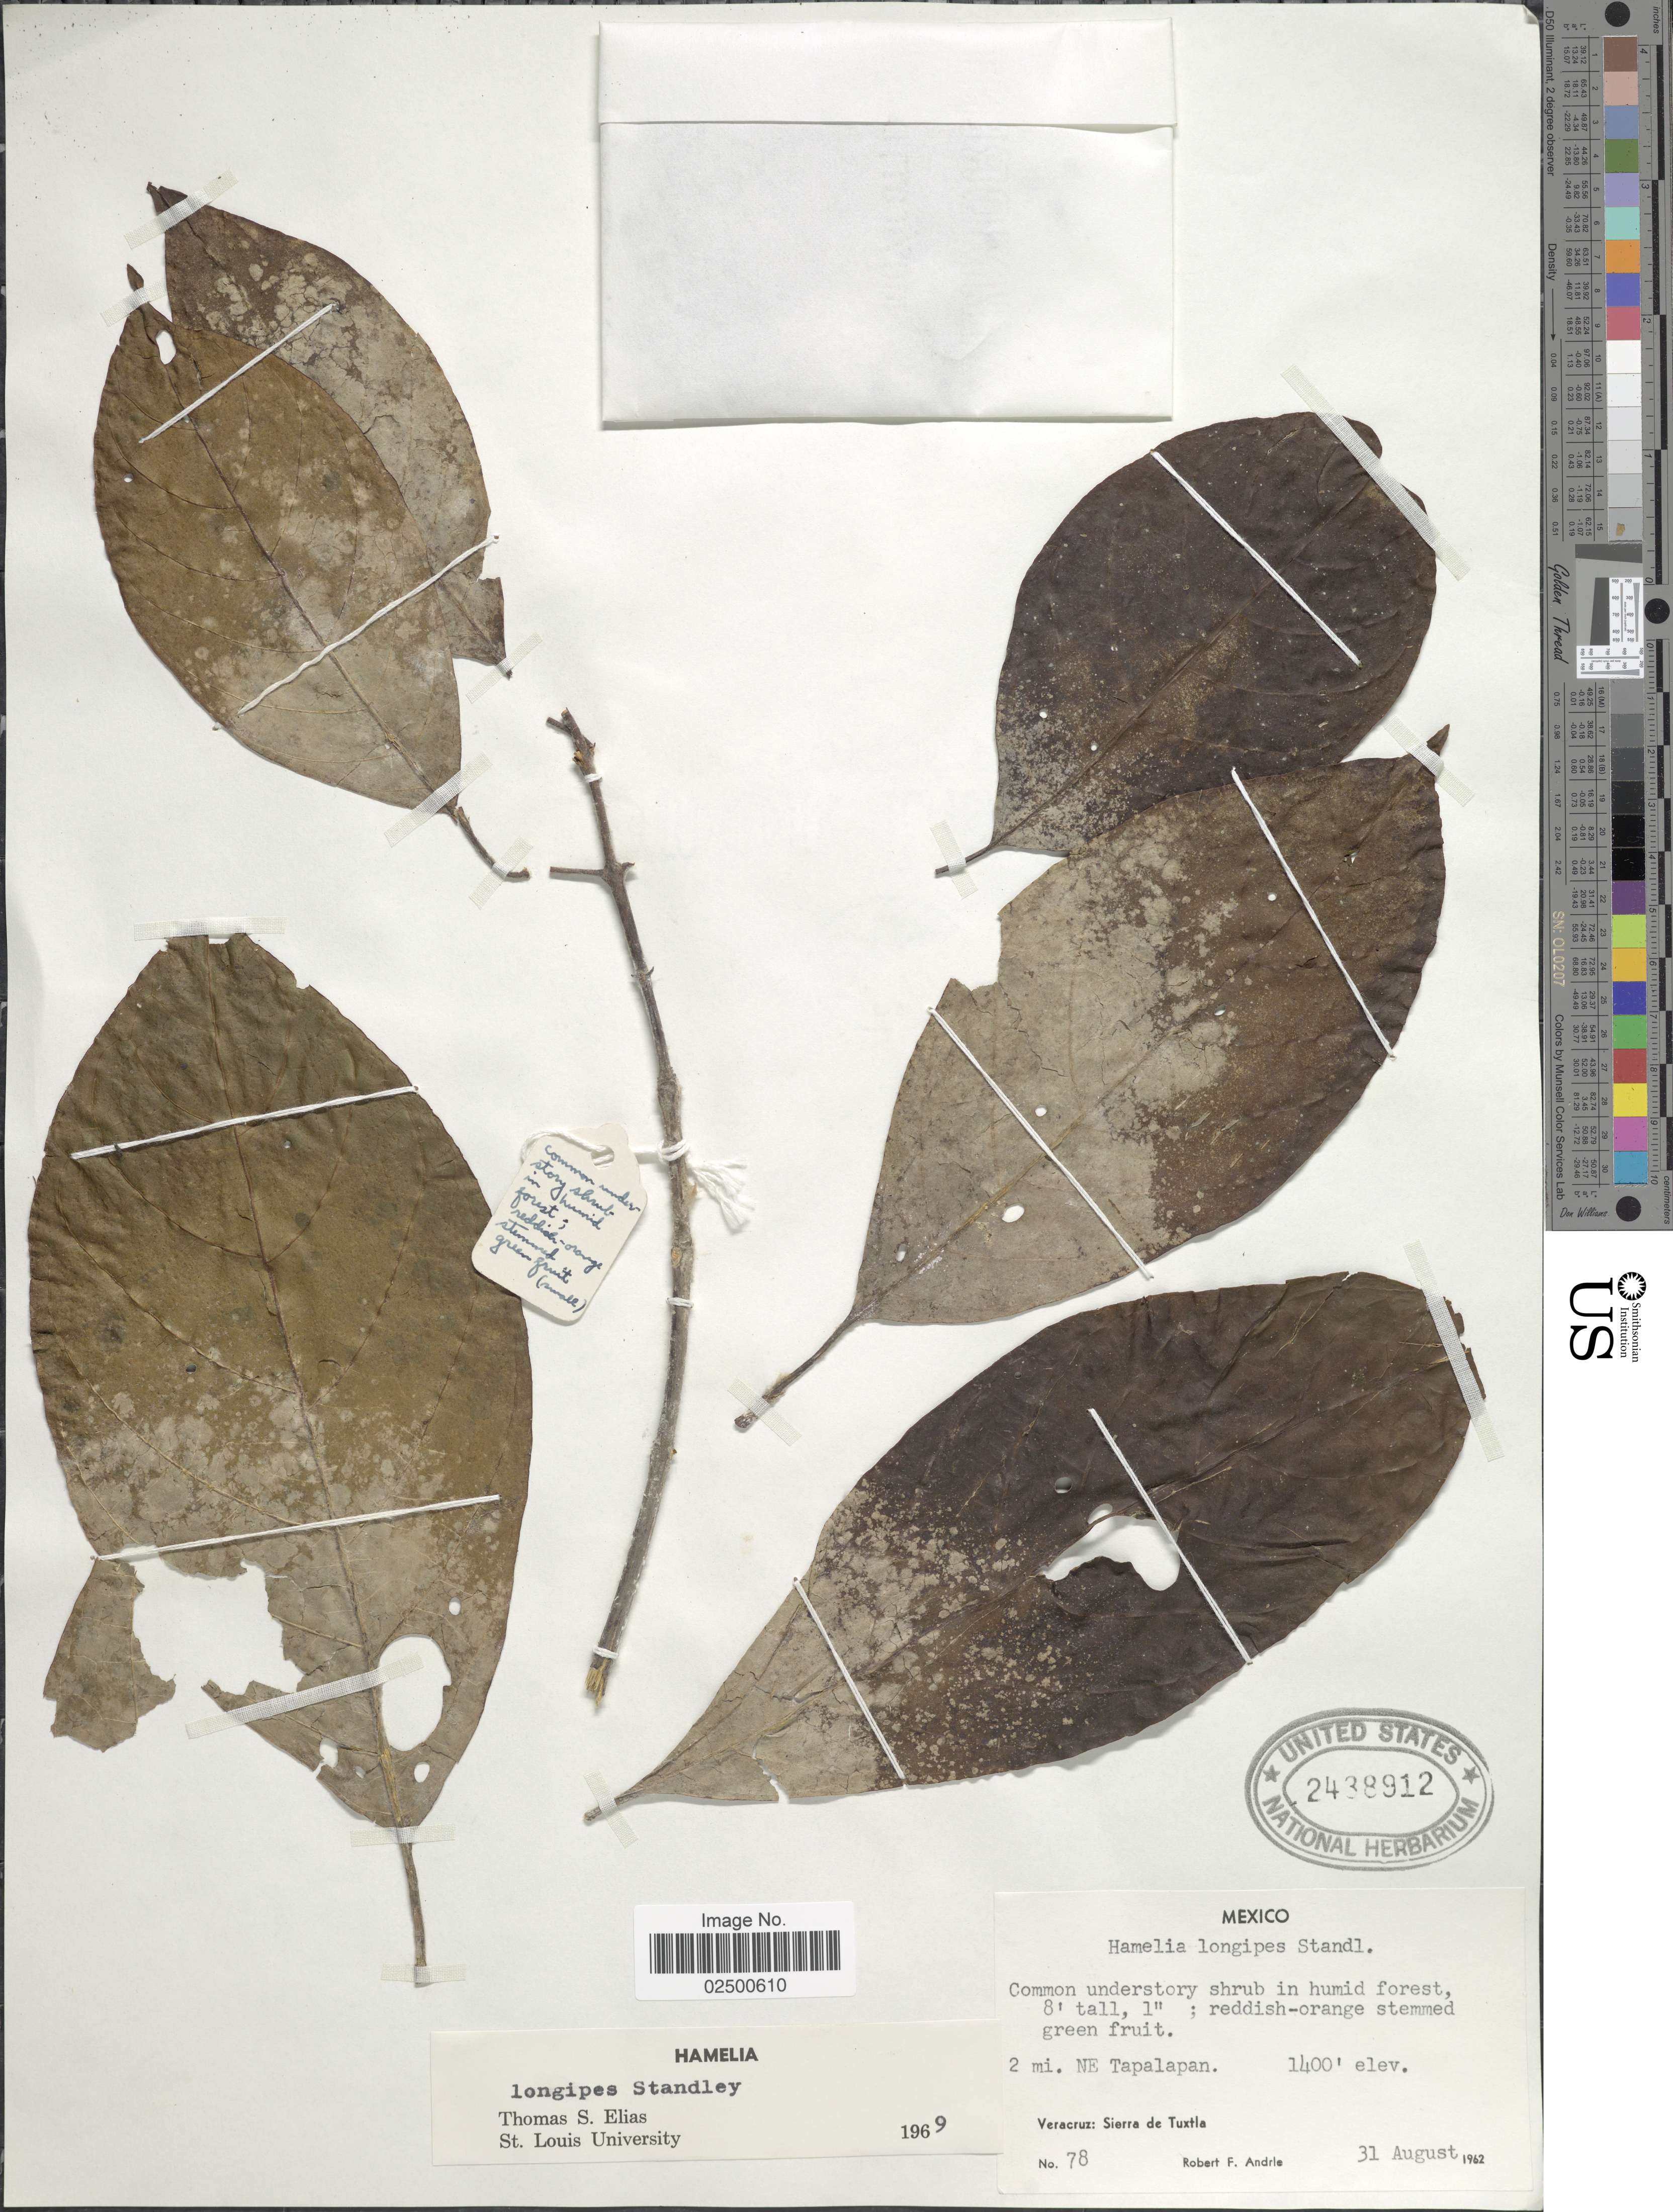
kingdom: Plantae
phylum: Tracheophyta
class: Magnoliopsida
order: Gentianales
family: Rubiaceae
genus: Hamelia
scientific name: Hamelia longipes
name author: Standl.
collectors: R. Andrle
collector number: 78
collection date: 1962-08-31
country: Mexico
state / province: Veracruz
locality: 2 mi. NE Tapalapan. Veracruz: Sierra de Tuxtla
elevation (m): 427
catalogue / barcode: US 2438912